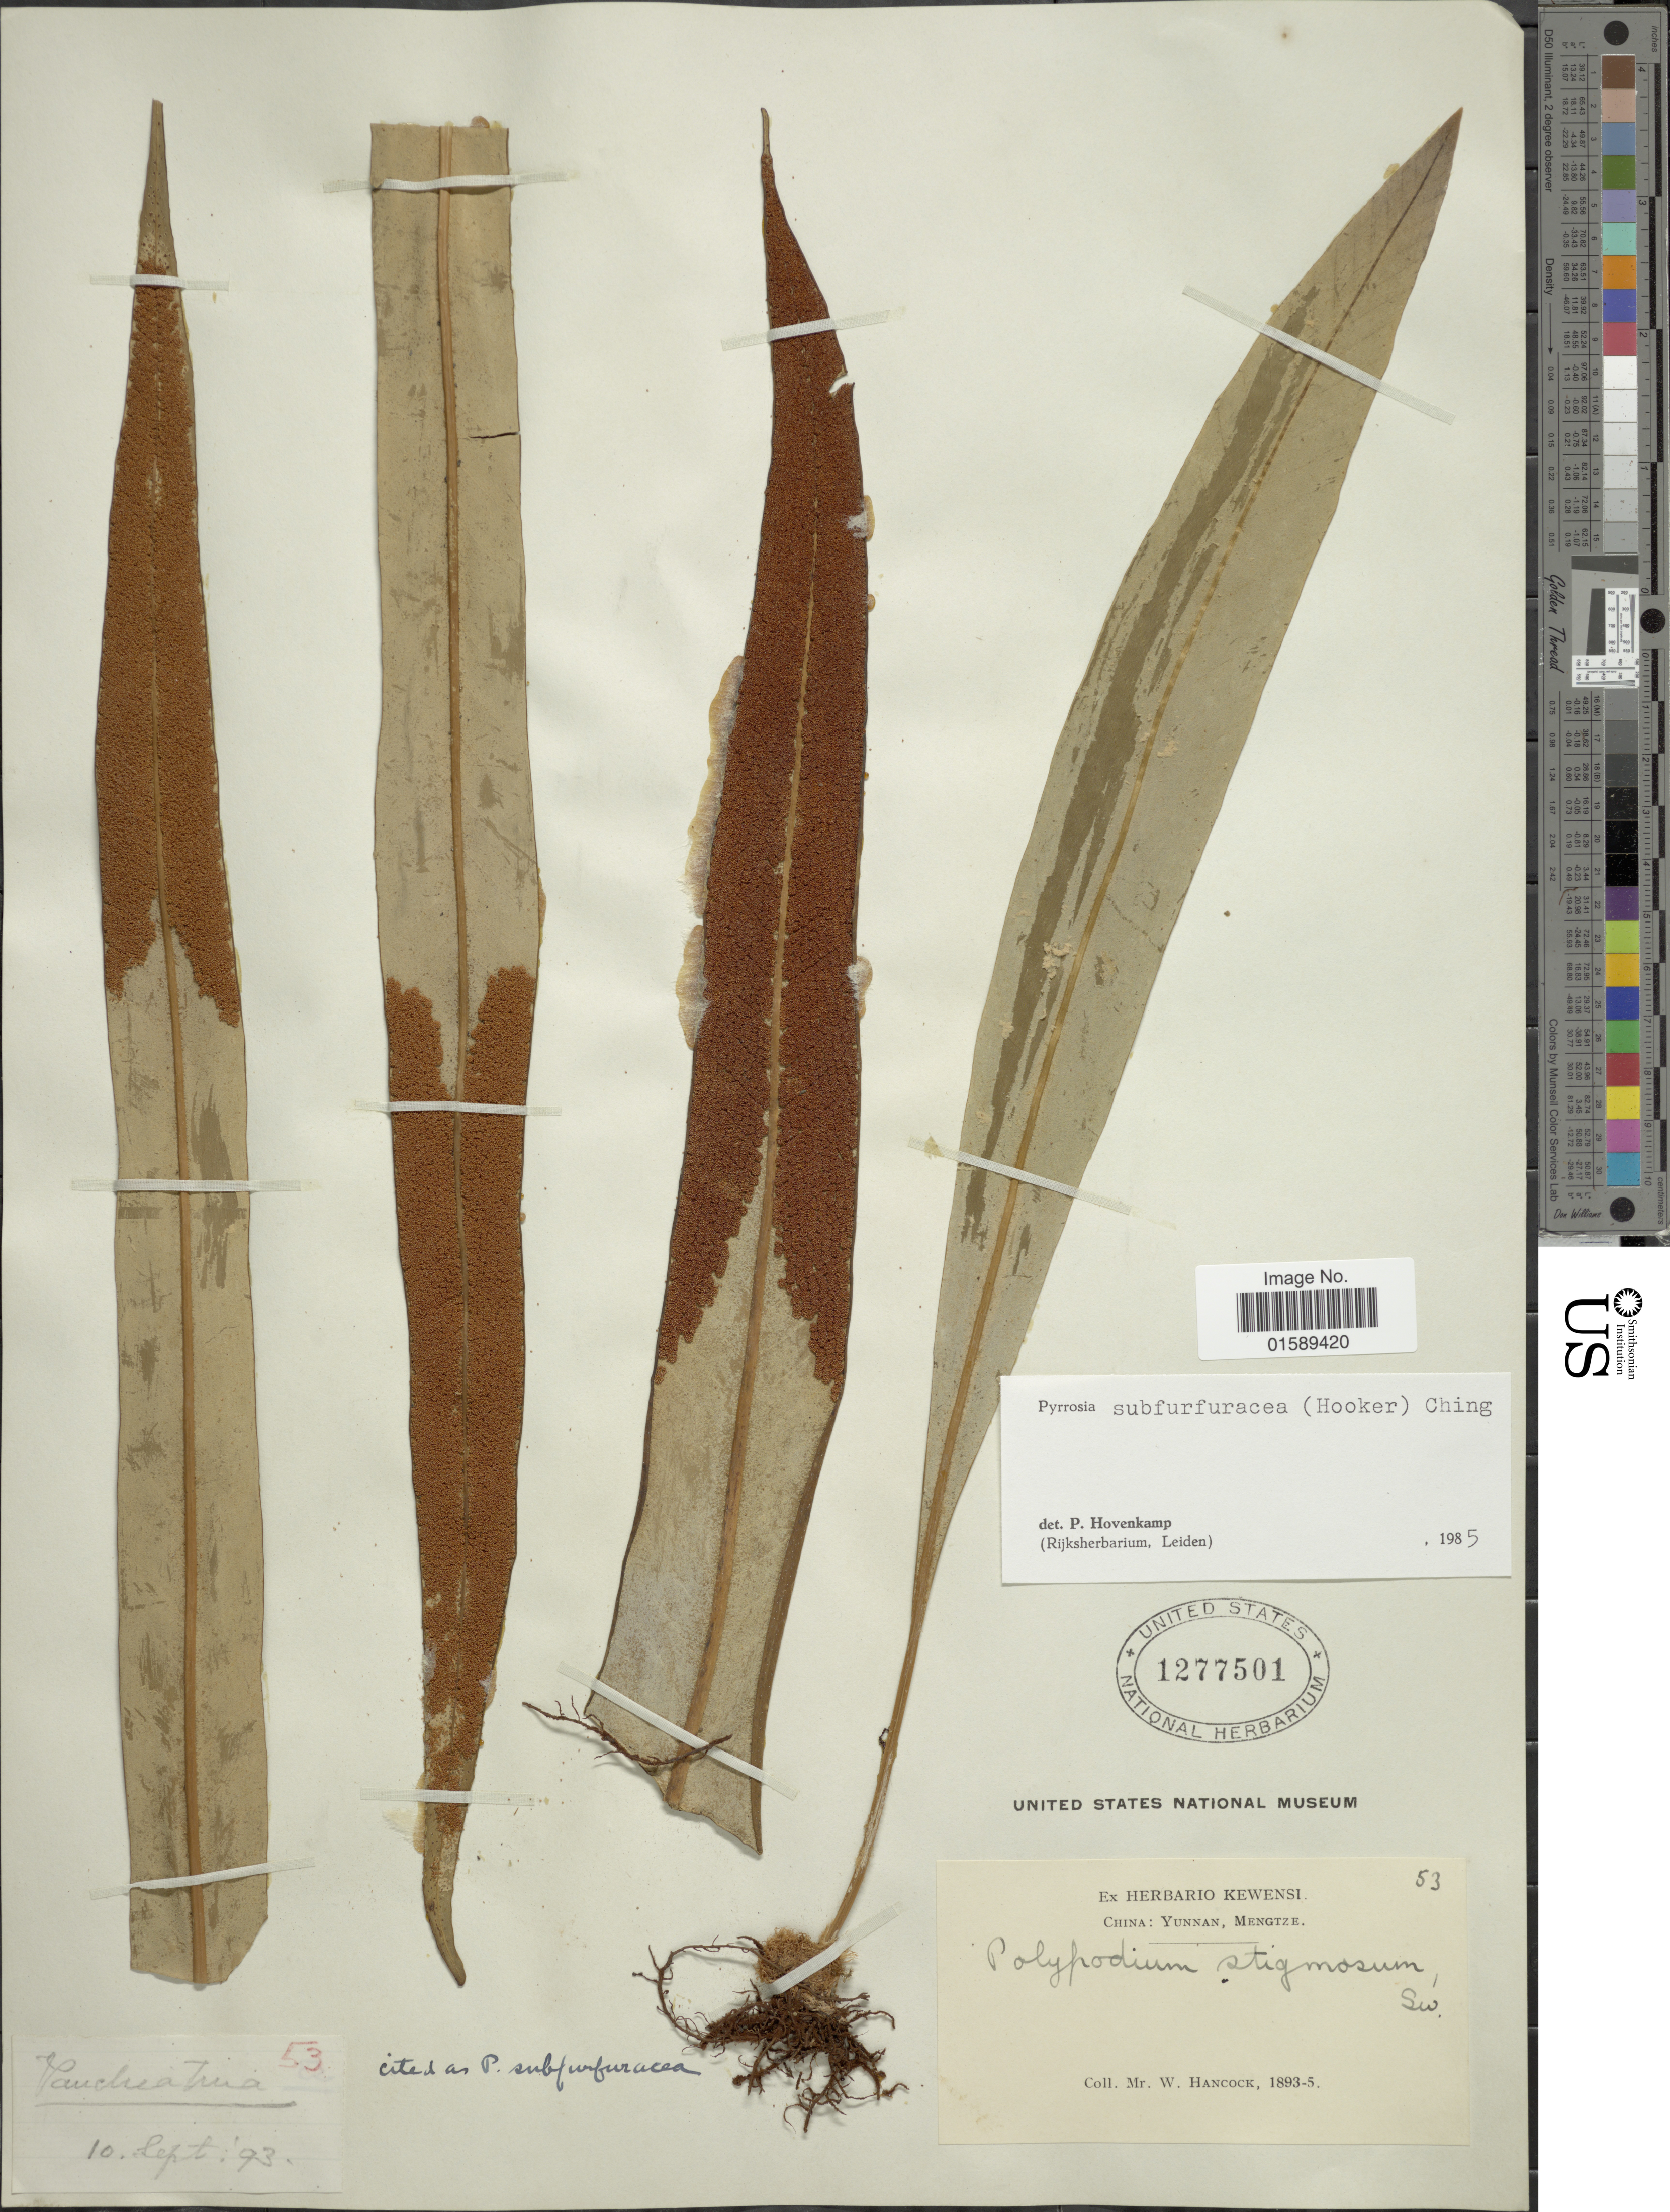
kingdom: Plantae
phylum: Tracheophyta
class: Polypodiopsida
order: Polypodiales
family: Polypodiaceae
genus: Pyrrosia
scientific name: Pyrrosia subfurfuracea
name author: (Hook.) Ching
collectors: W. Hancock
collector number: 53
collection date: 1893/1895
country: China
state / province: Yunnan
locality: China: Yunnan, Mengtze.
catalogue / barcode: US 1277501